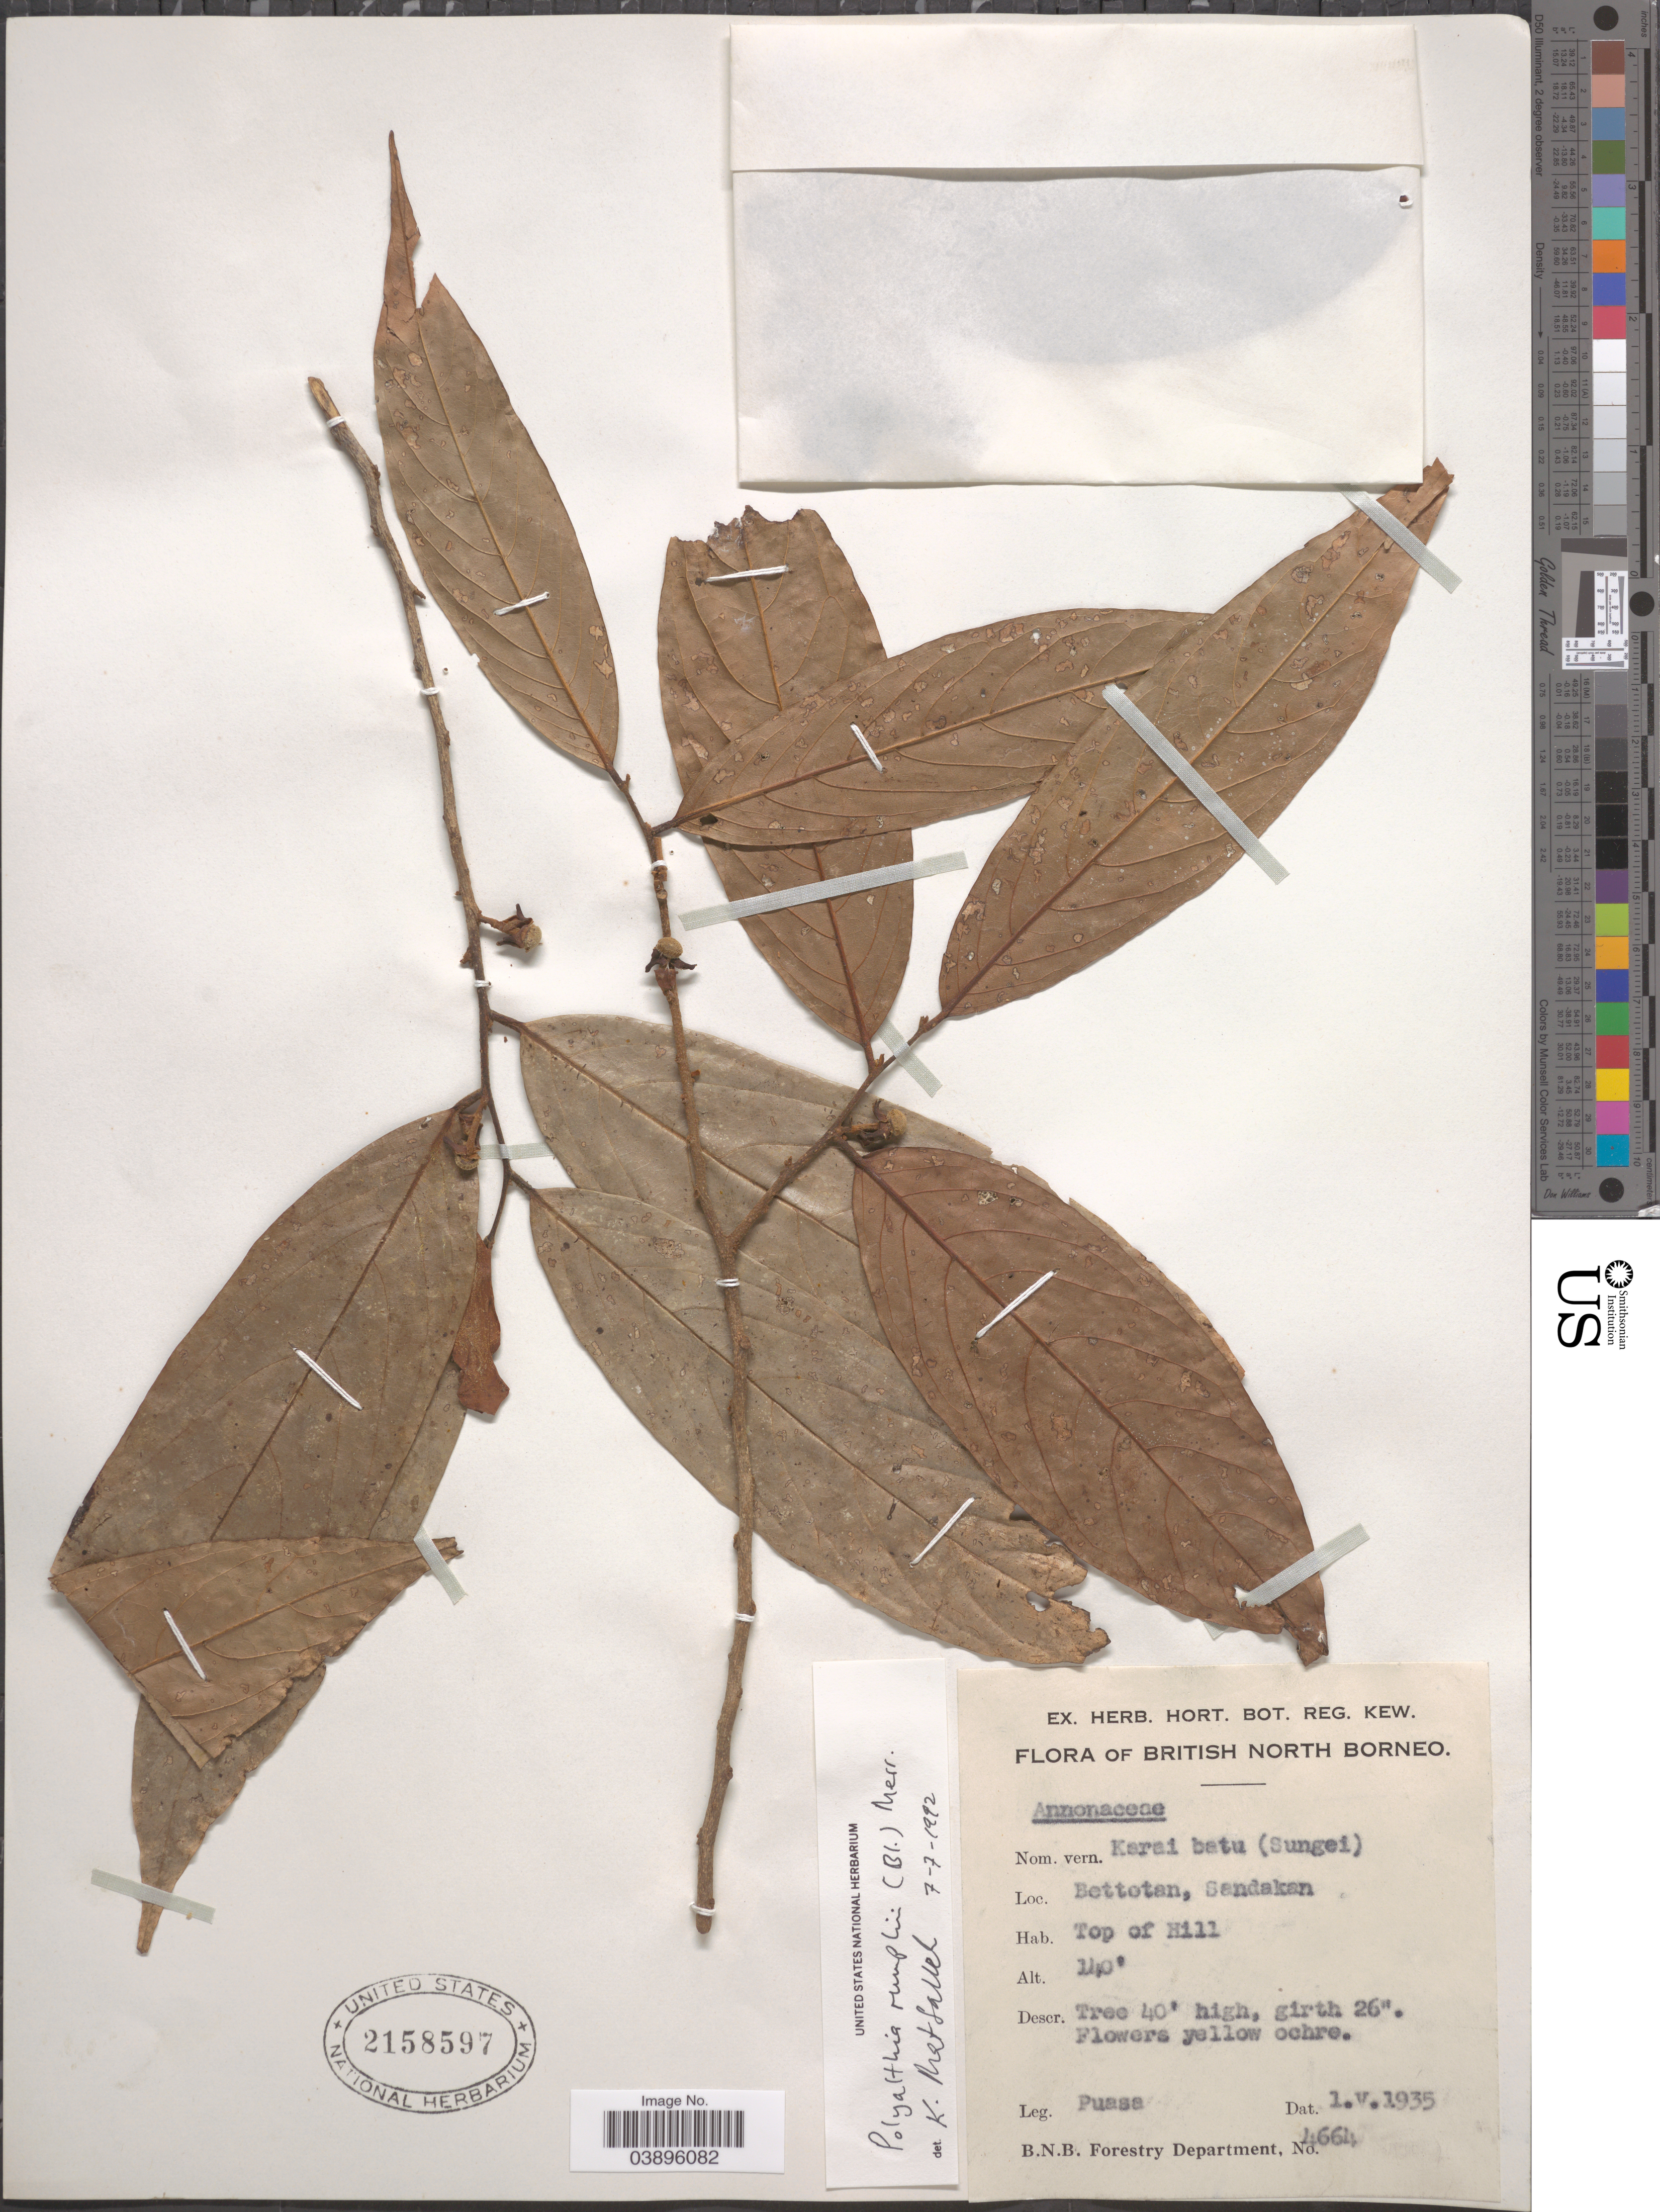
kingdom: Plantae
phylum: Tracheophyta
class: Magnoliopsida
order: Magnoliales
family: Annonaceae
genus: Polyalthia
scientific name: Polyalthia rumphii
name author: (Blume ex Hensch.) Merr.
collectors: Puasa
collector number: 4664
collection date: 1935-05-01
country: Malaysia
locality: British North Borneo. Bettotan, Sandakan. Top of Hill.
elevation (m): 43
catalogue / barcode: US 2158597